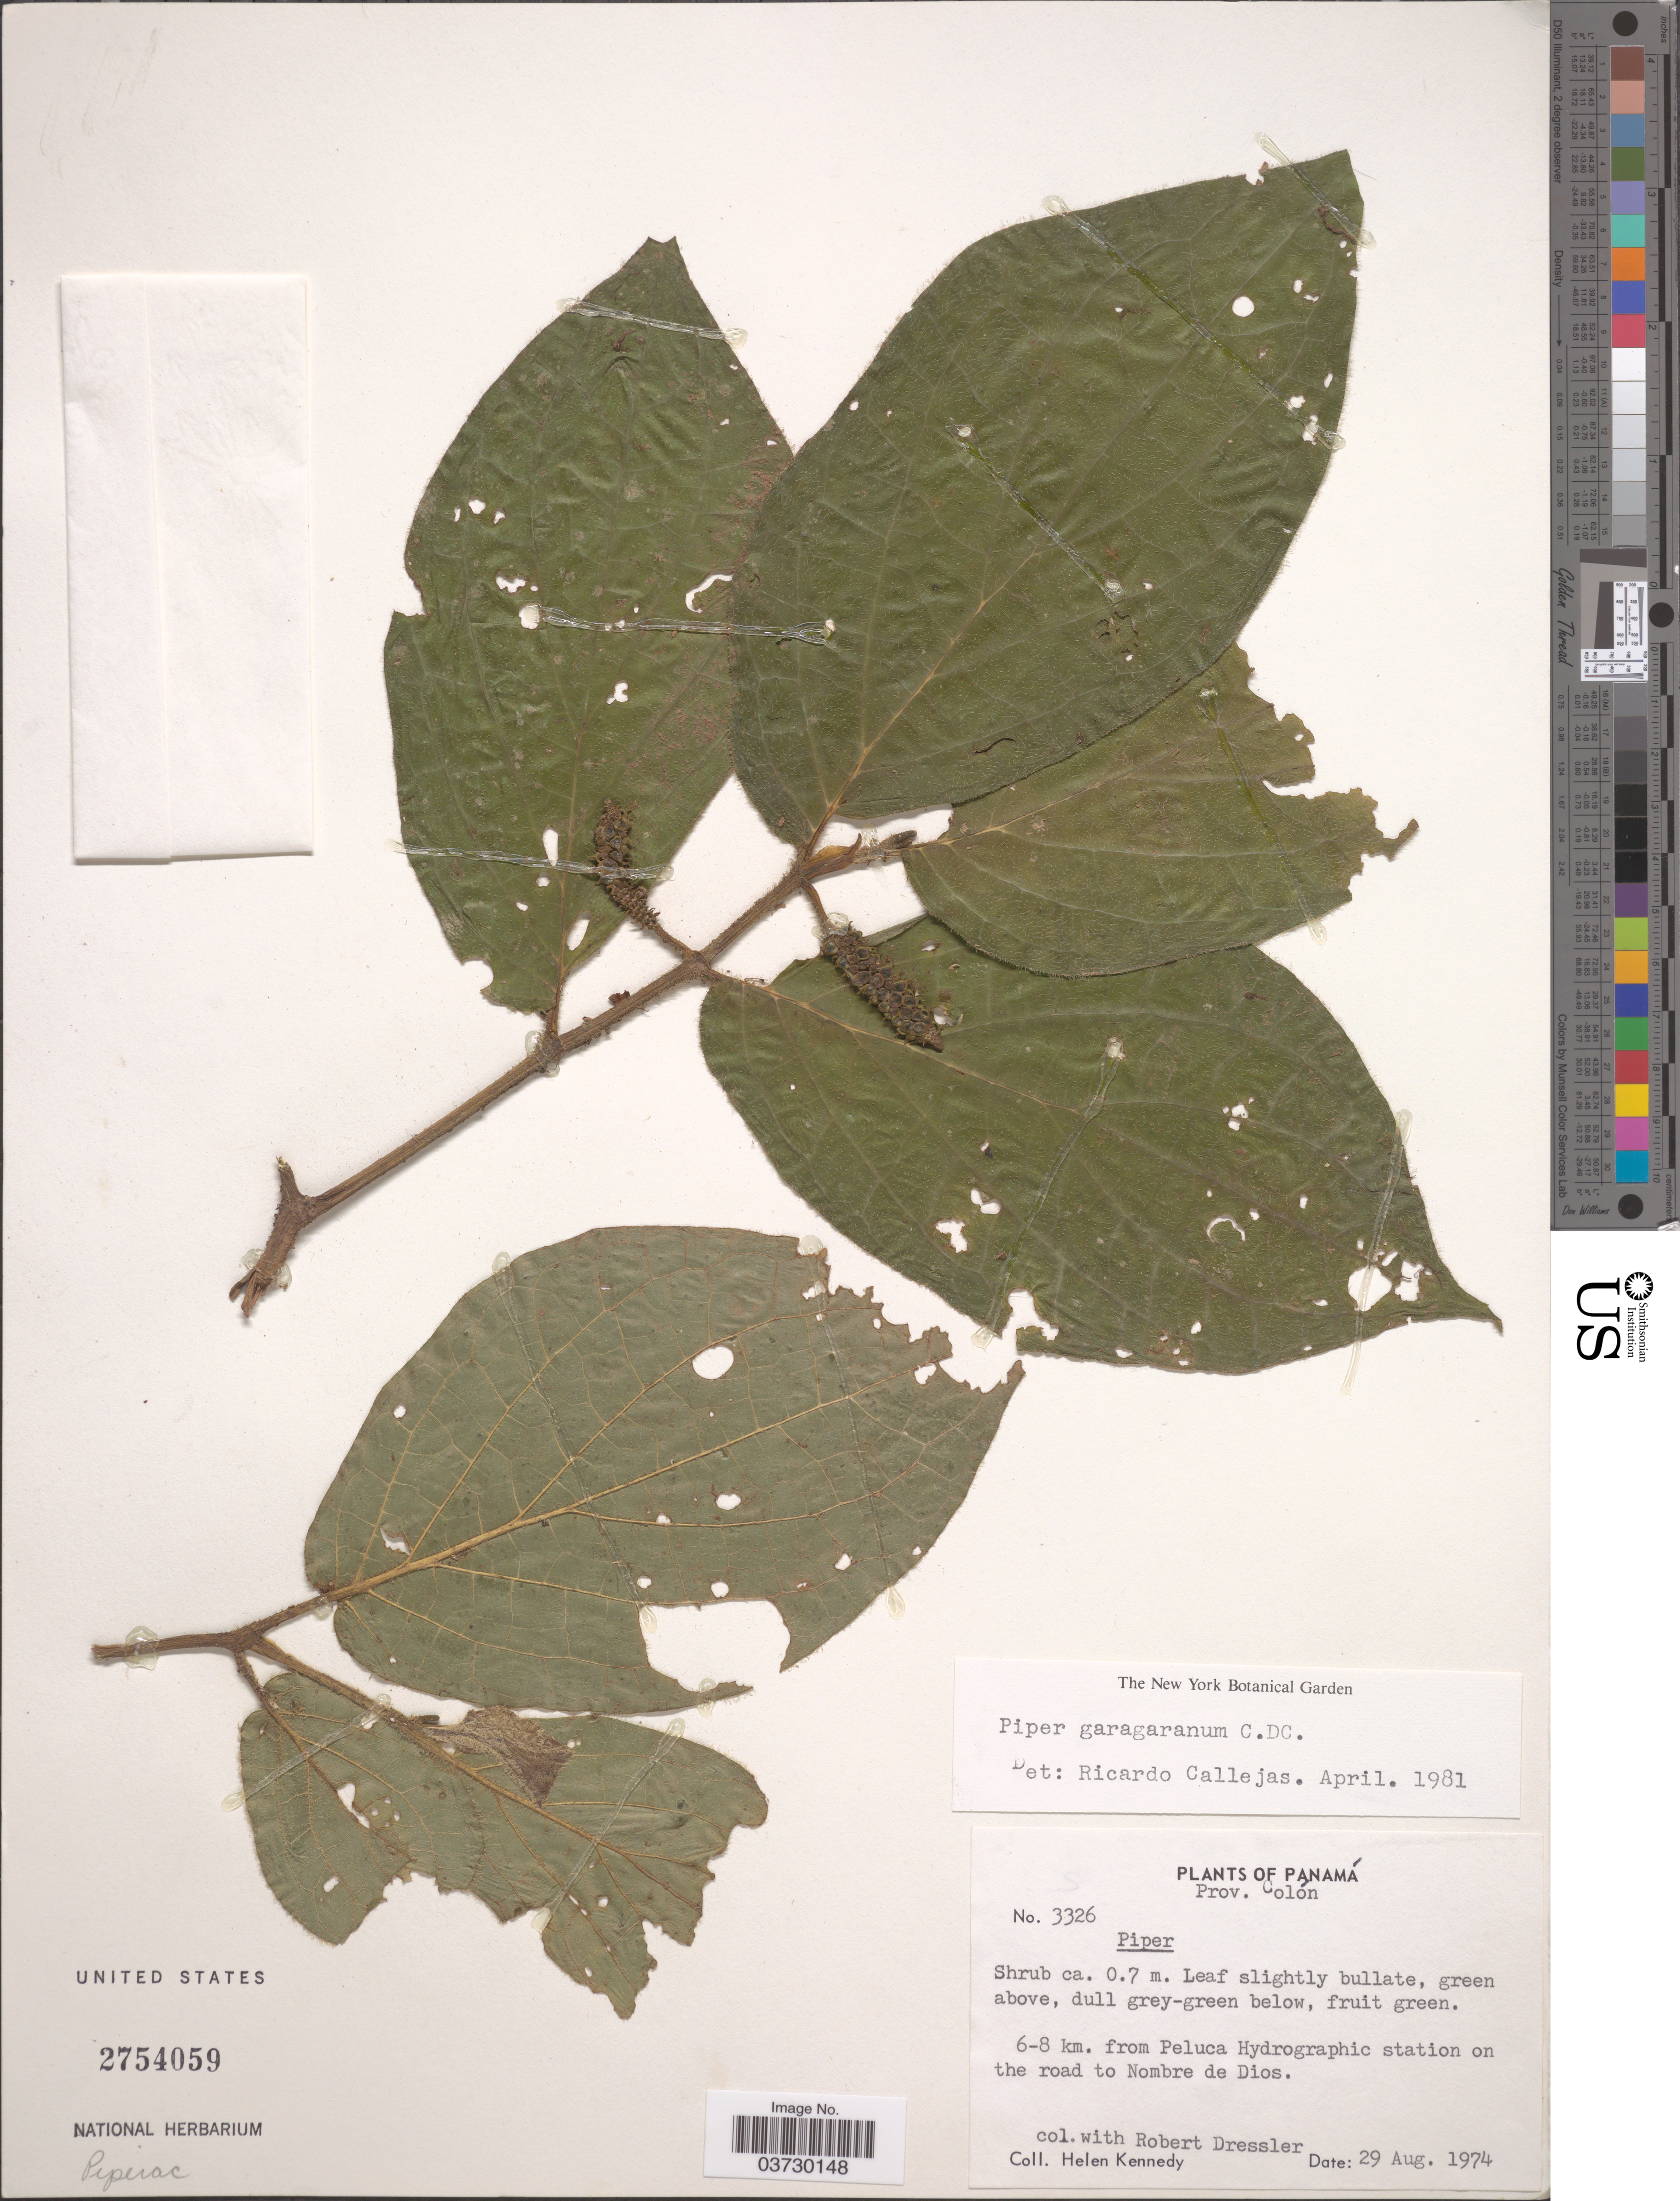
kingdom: Plantae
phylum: Tracheophyta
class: Magnoliopsida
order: Piperales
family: Piperaceae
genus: Piper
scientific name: Piper garagaranum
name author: C. DC.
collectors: H. Kennedy & R. Dressler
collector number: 3326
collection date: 1974-08-29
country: Panama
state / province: Colón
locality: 6-8 km. from Peluca Hydrographic station on the road to Nombre de Dios.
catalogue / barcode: US 2754059